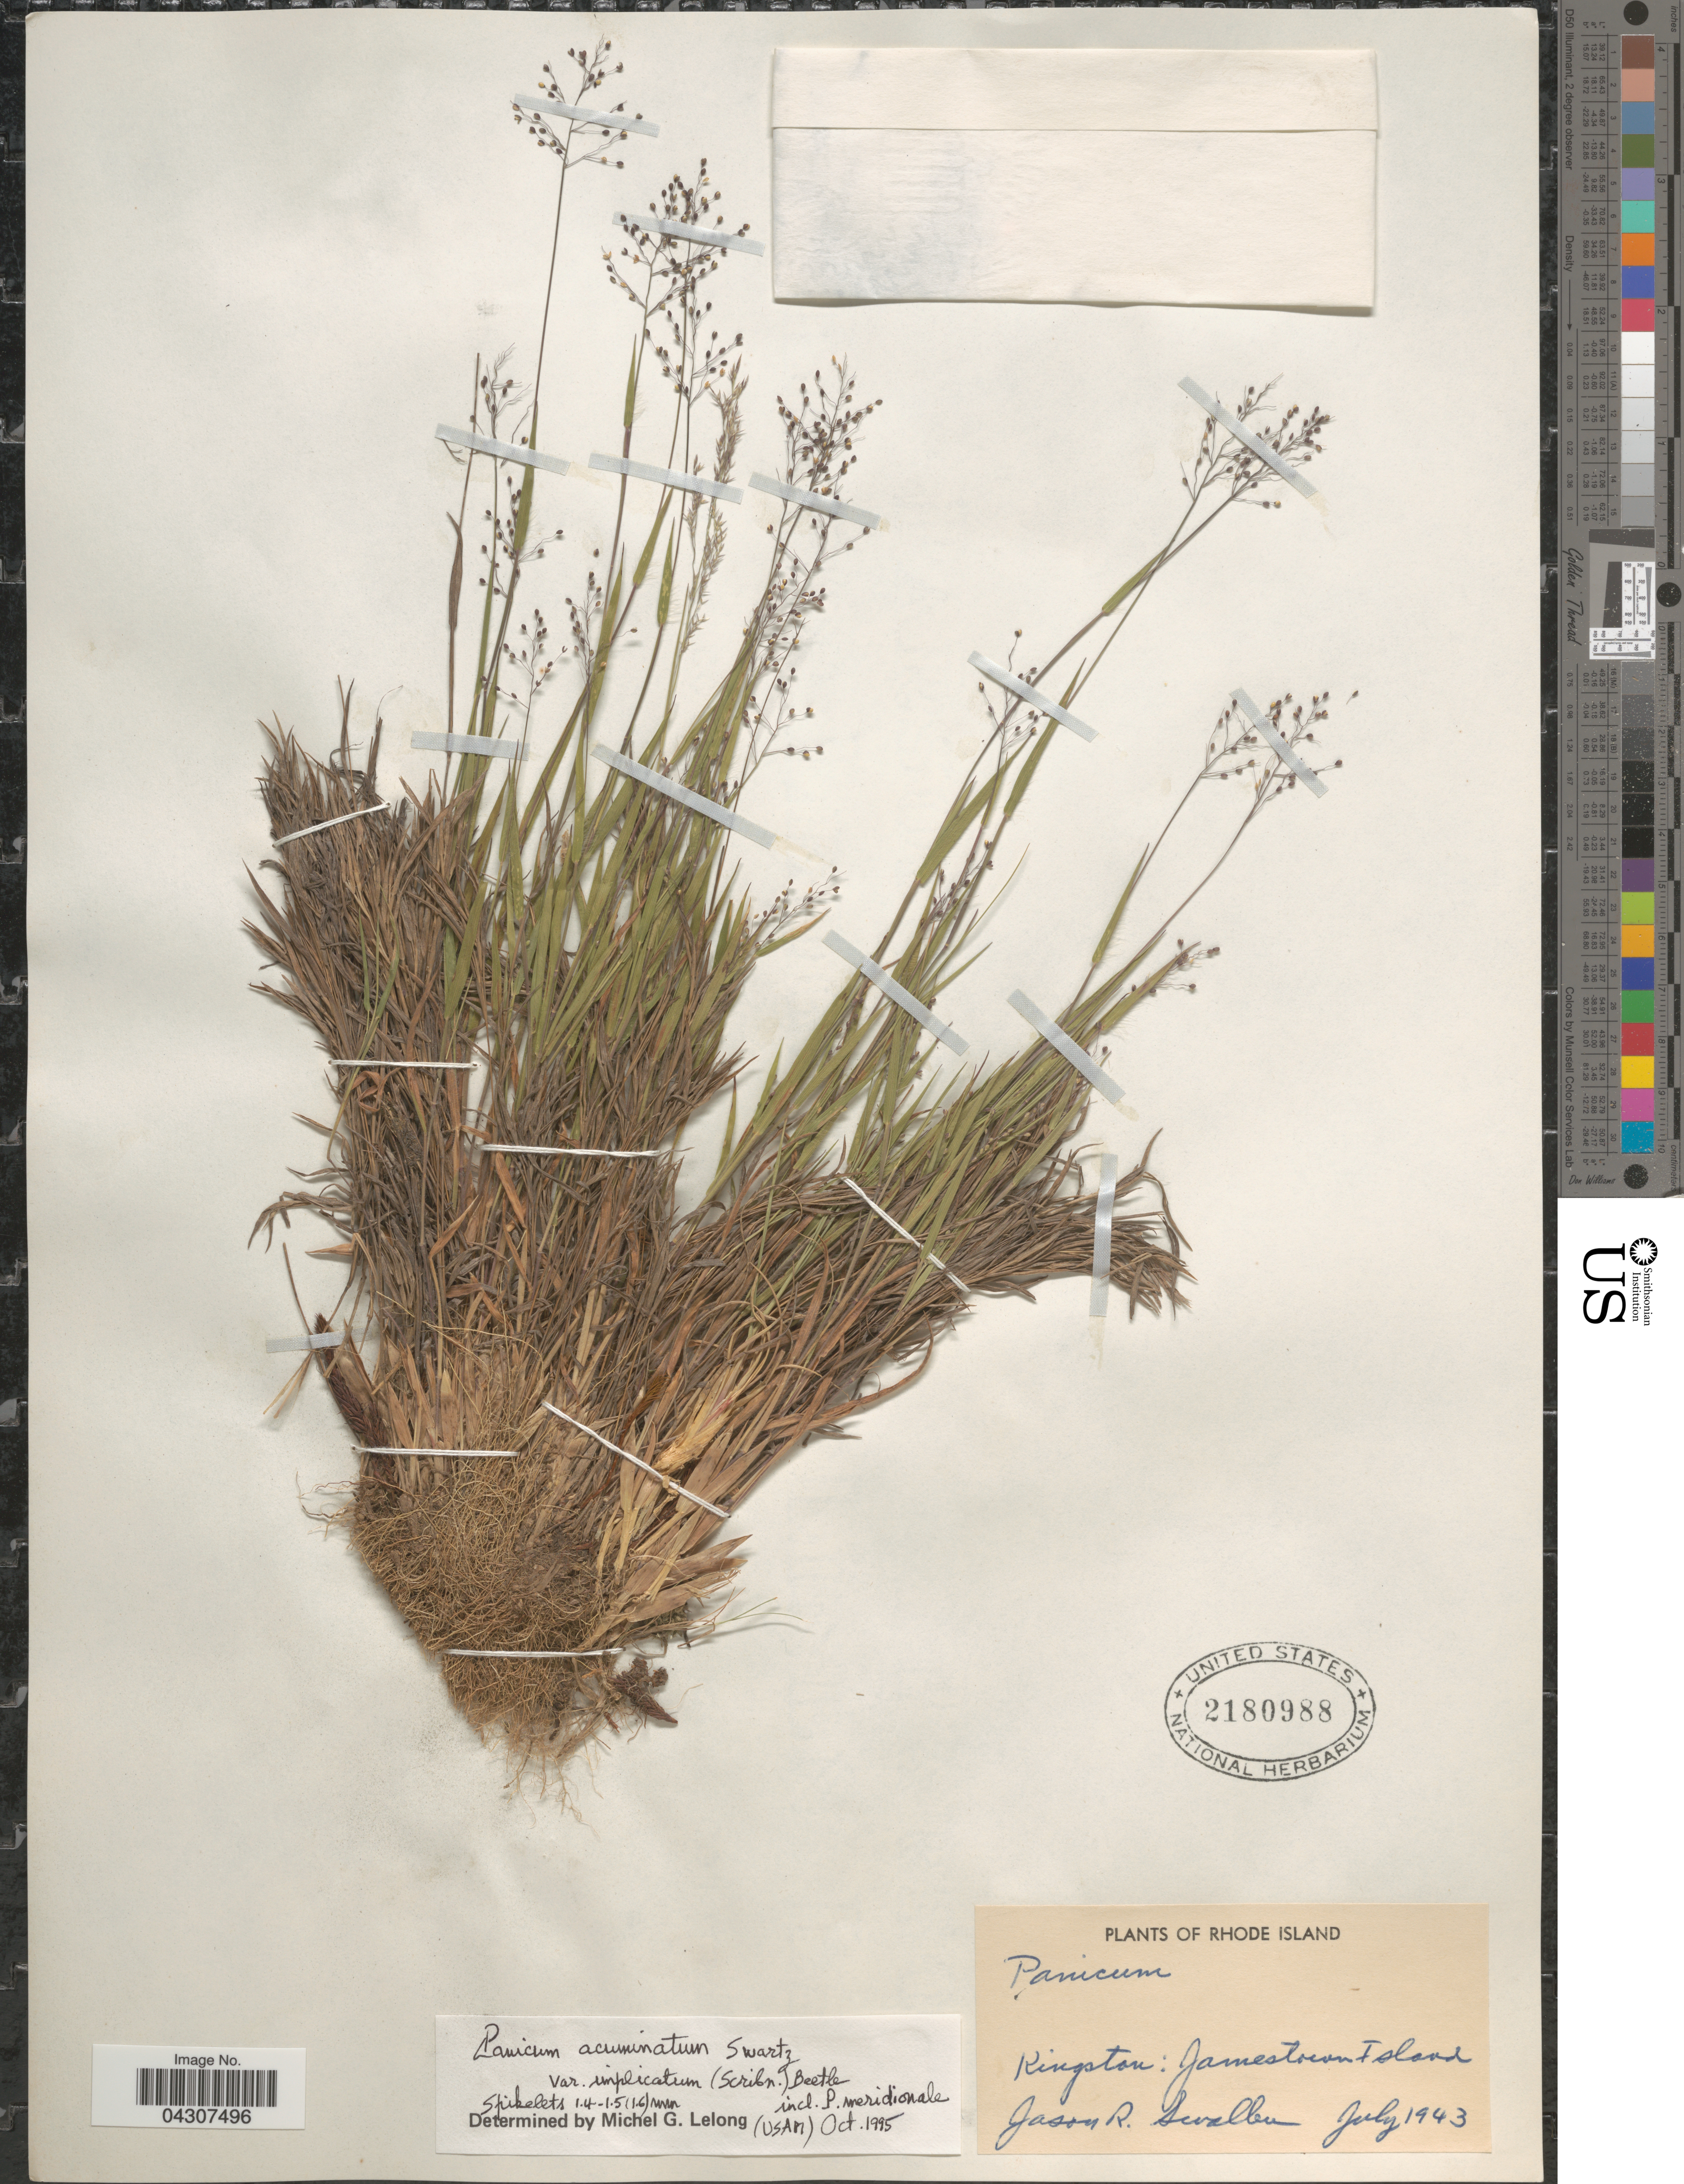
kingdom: Plantae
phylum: Tracheophyta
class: Liliopsida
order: Poales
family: Poaceae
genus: Panicum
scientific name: Panicum acuminatum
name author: Sw.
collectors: J. R. Swallen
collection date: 1943-07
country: United States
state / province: Rhode Island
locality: Kingston: Jamestown Island.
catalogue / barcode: US 2180988